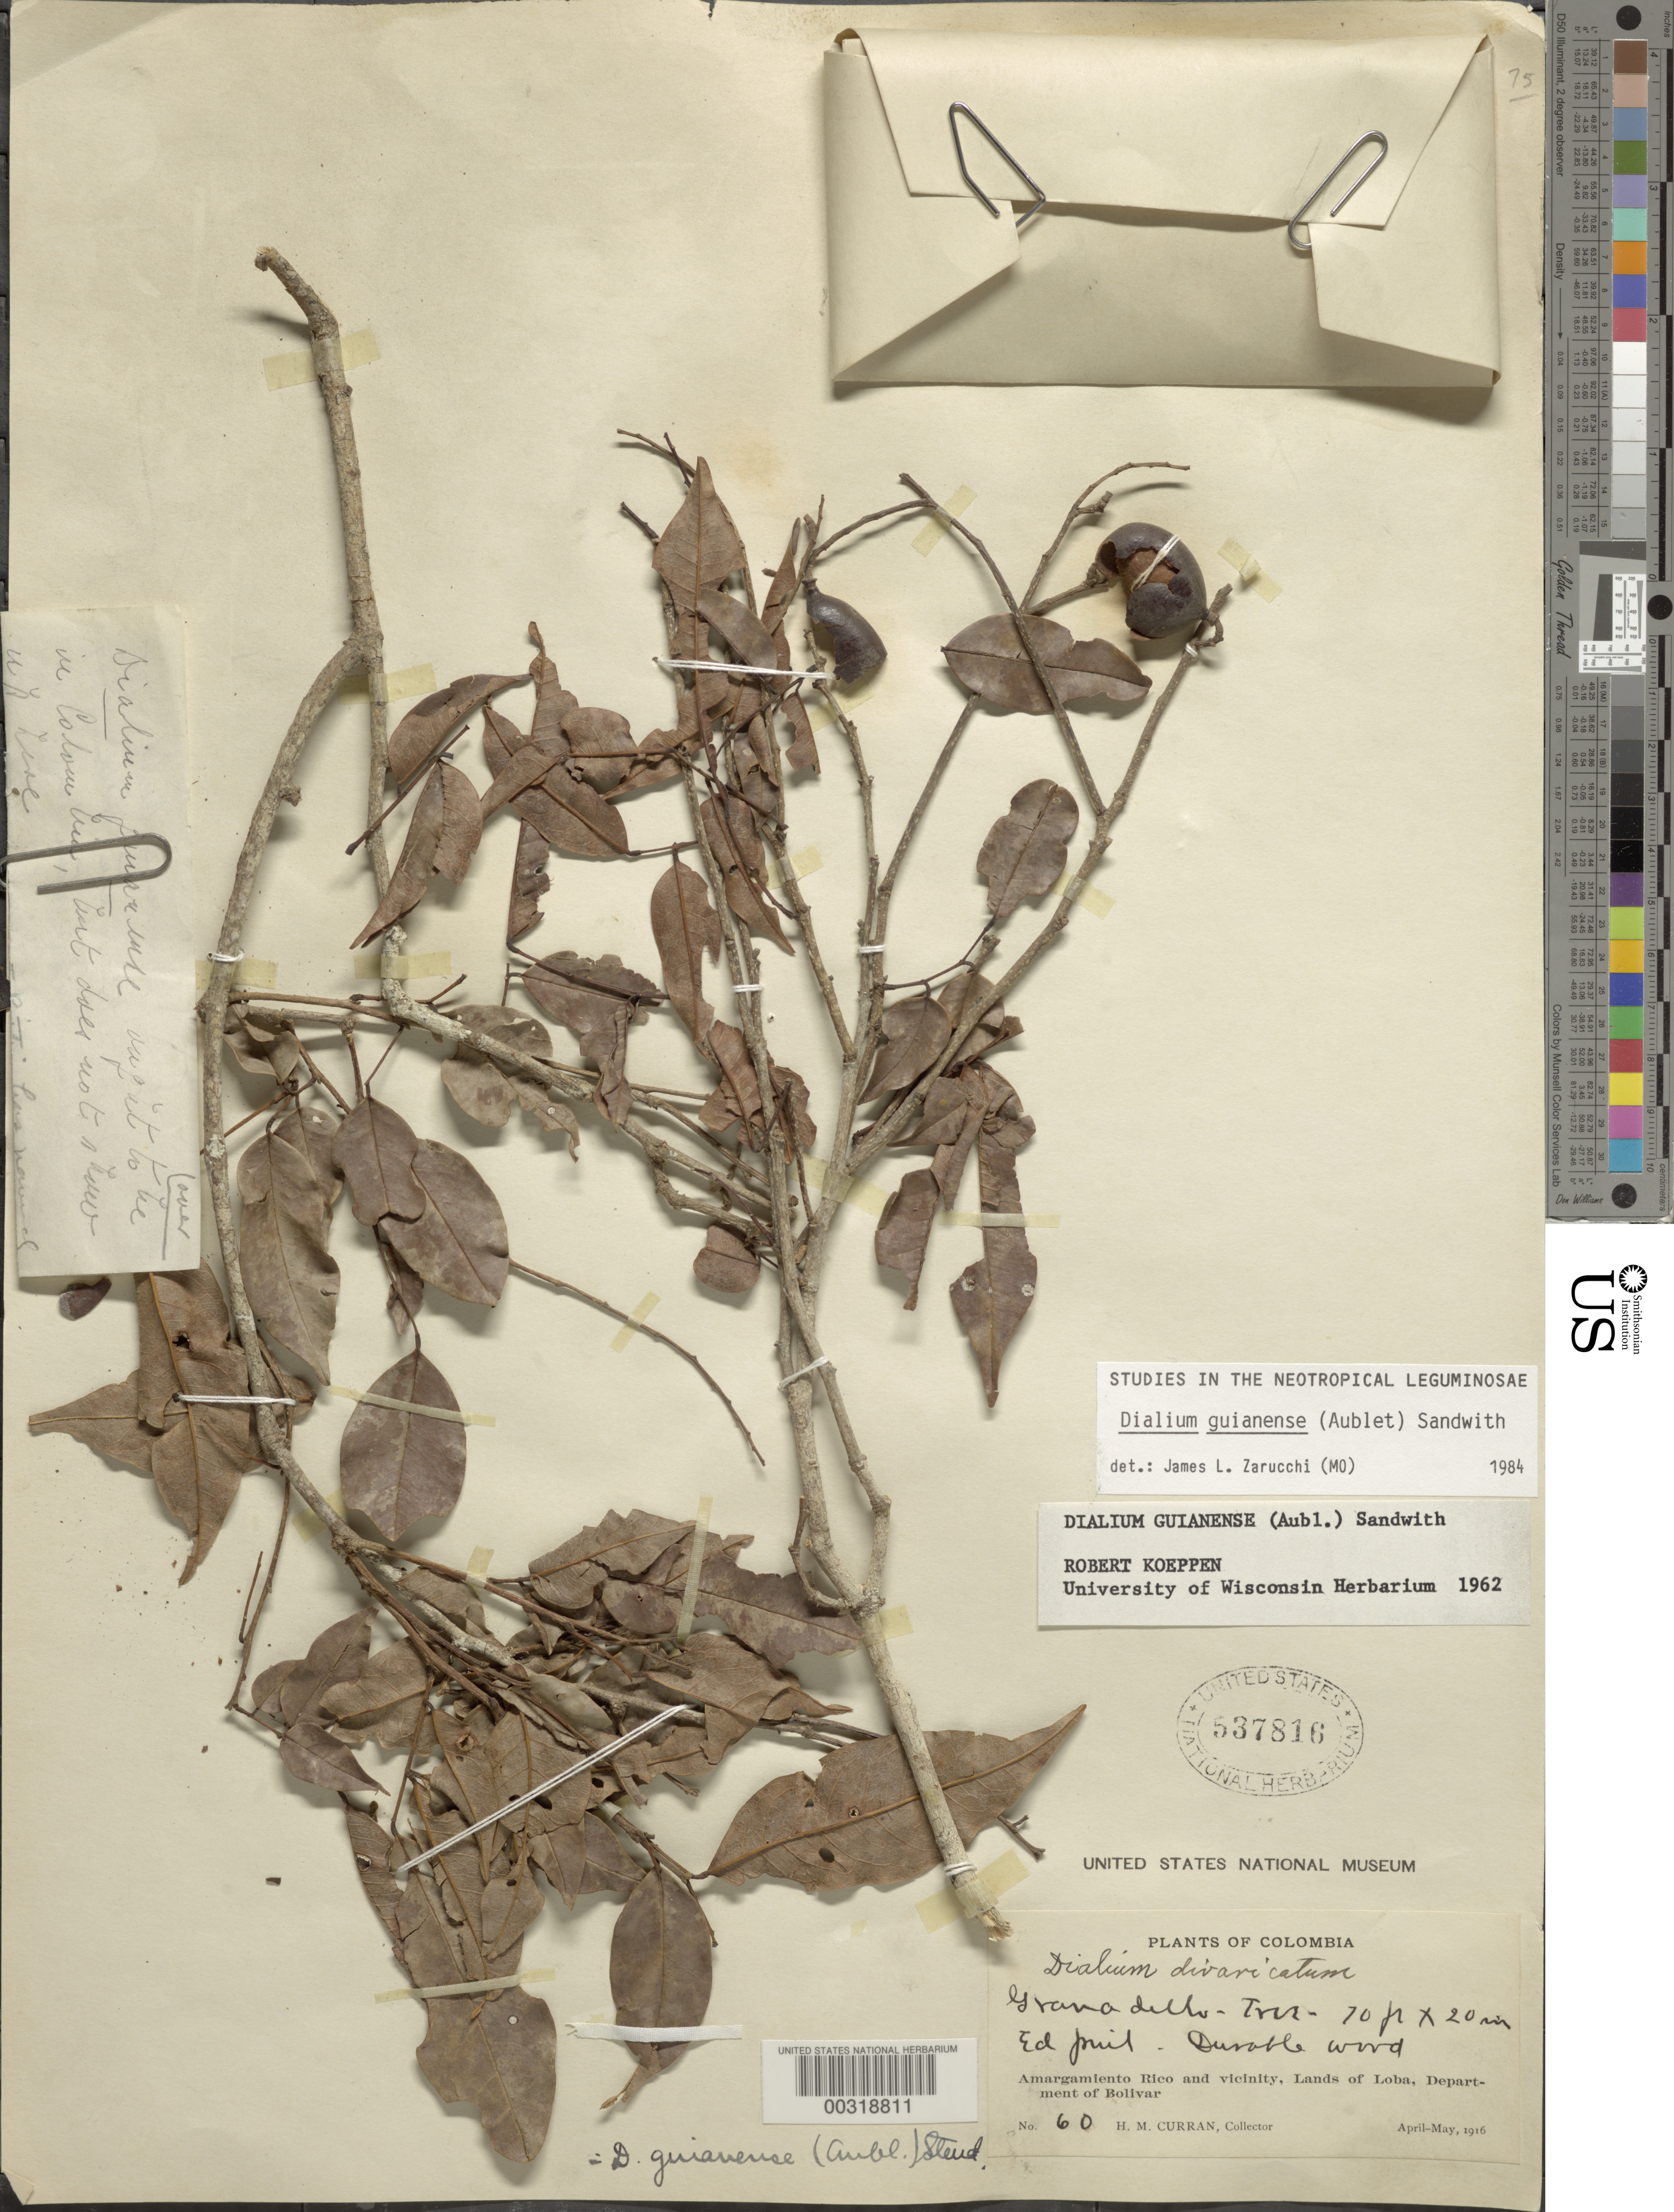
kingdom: Plantae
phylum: Tracheophyta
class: Magnoliopsida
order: Fabales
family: Fabaceae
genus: Dialium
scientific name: Dialium guianense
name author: (Aubl.) Sandwith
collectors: H. M. Curran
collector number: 60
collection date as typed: Apr 1916 to -- May 1916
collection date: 1916-04/1916-05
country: Colombia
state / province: Bolívar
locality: Amargamiento Rico and vicinity, Lands of Loba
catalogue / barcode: US 537816